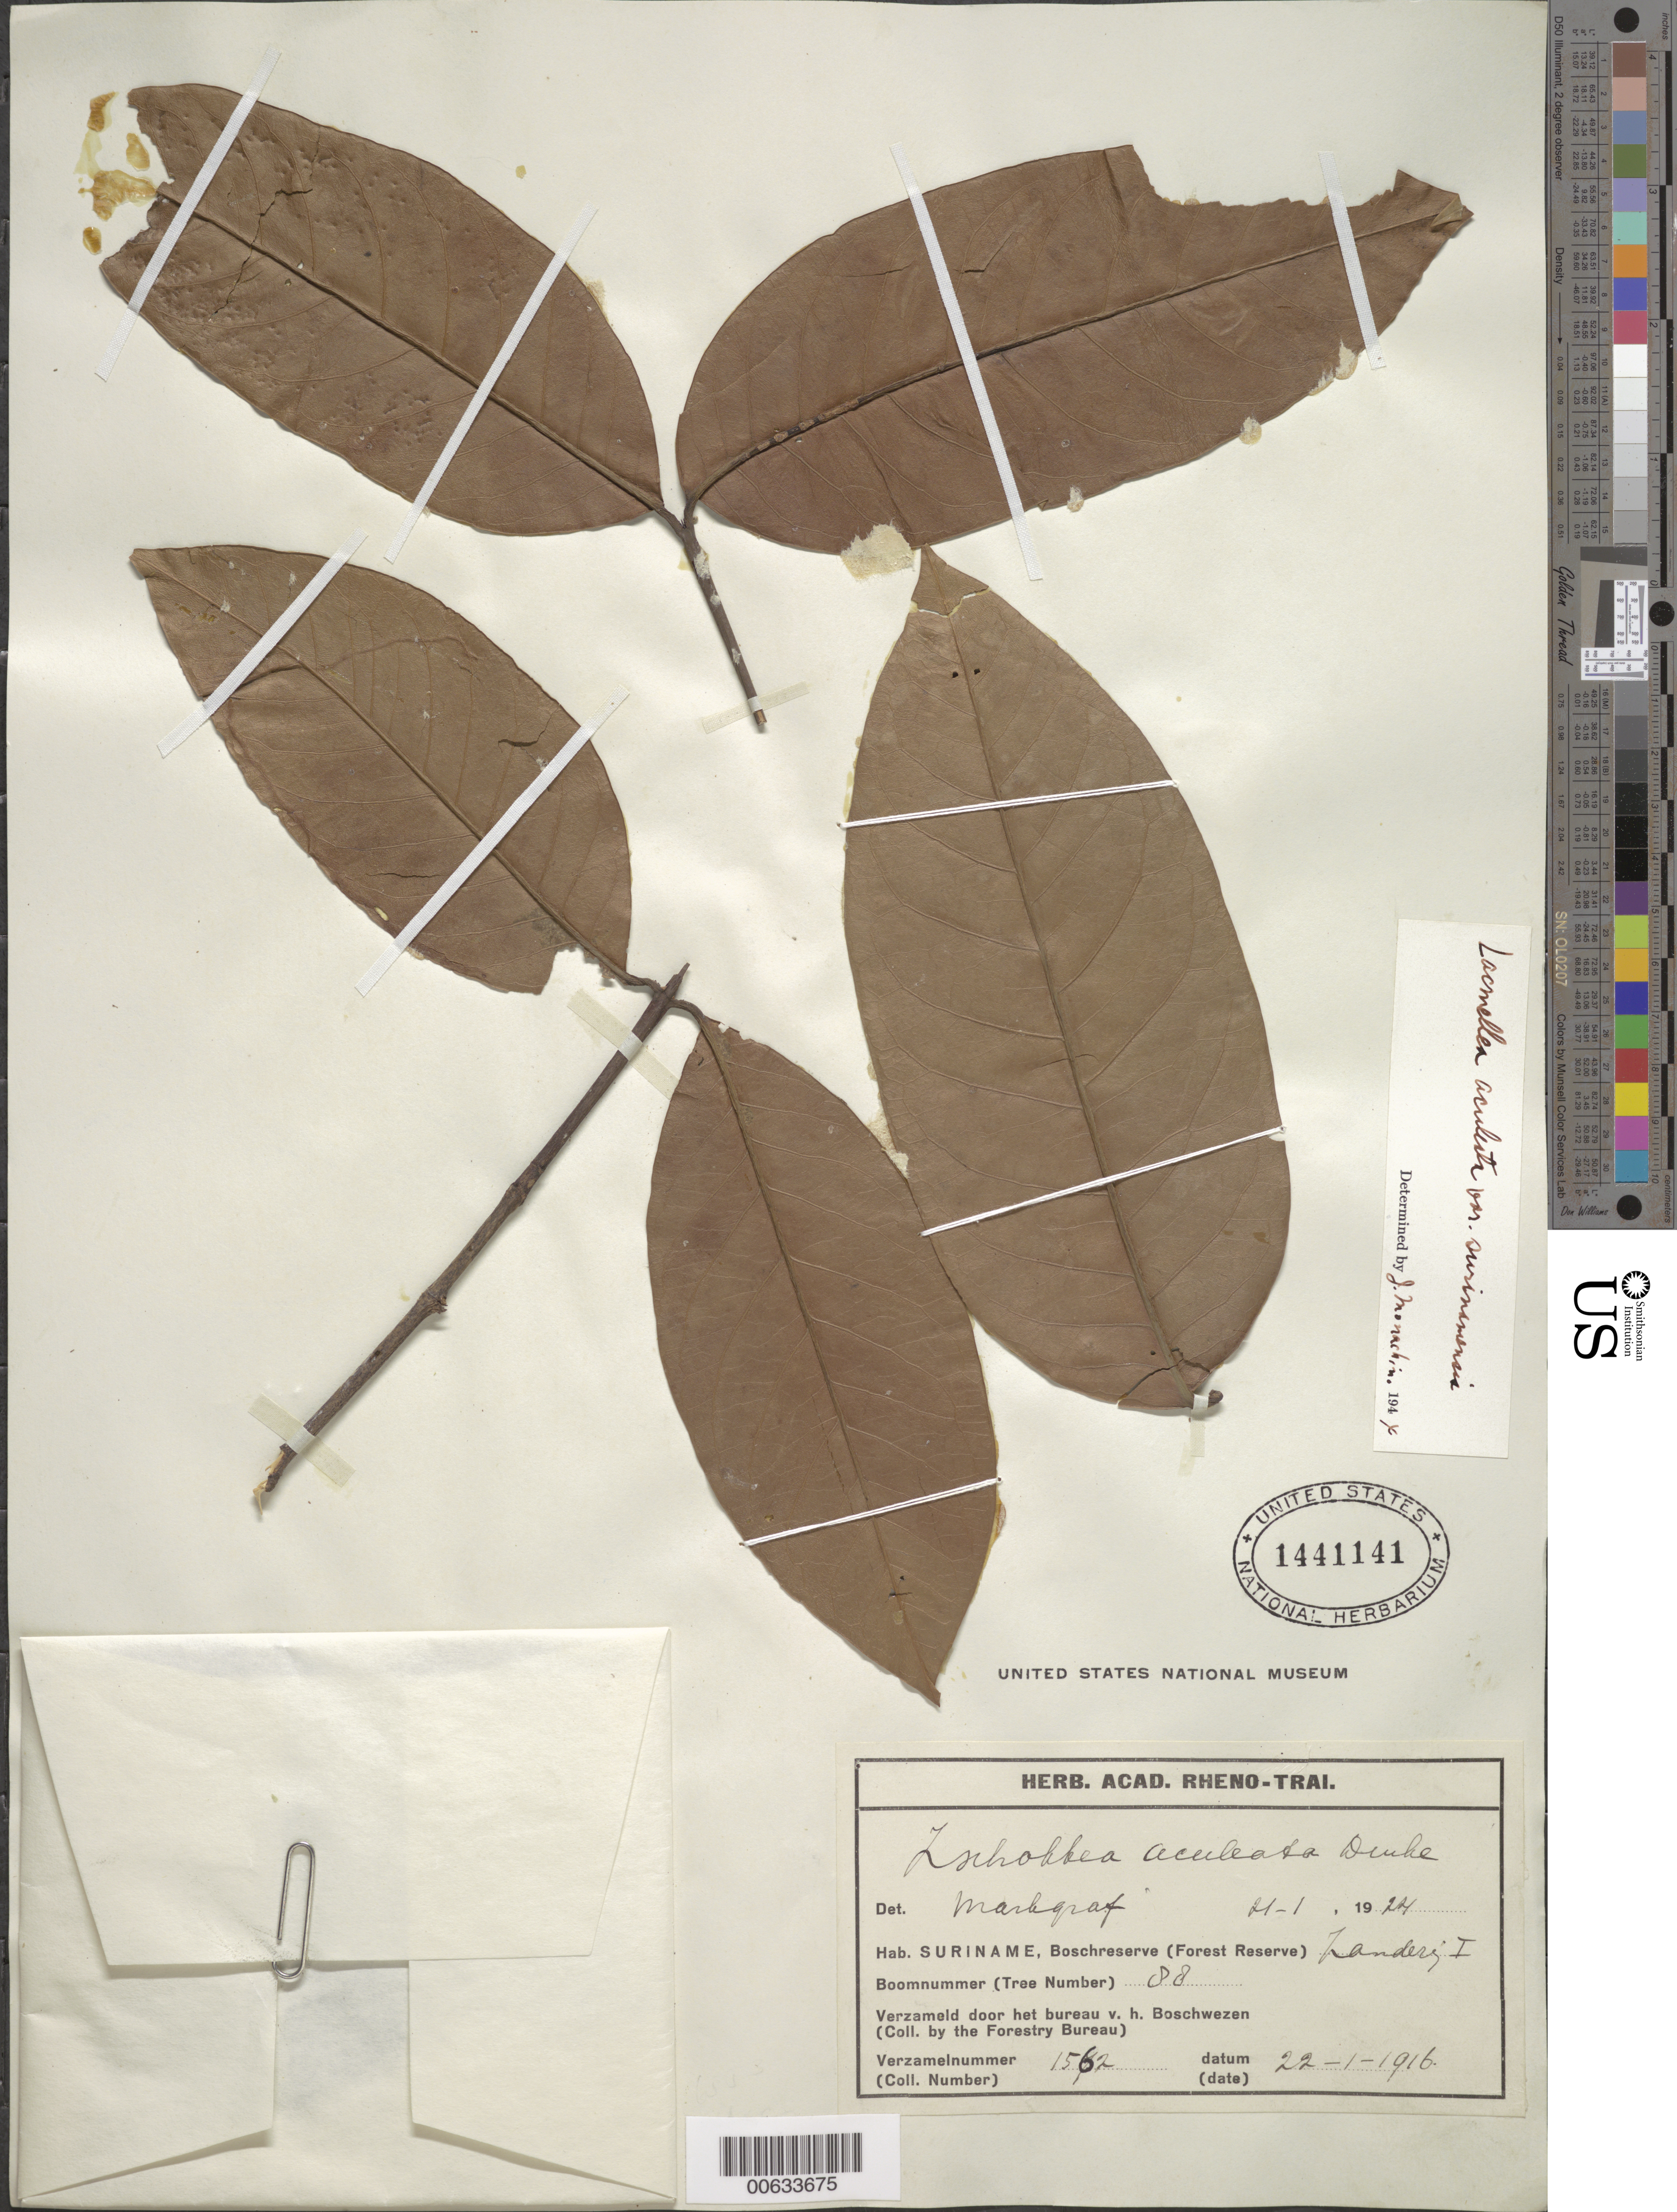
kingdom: Plantae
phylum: Tracheophyta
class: Magnoliopsida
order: Gentianales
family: Apocynaceae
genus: Lacmellea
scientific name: Lacmellea aculeata var. surinamensis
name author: Monach.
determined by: Monachino, J. V.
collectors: Forestry Bureau-Surinam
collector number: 1562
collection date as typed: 22-Jan-16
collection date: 1916-01-22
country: Suriname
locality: Zanderij I., Forest Reserve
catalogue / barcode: US 1441141